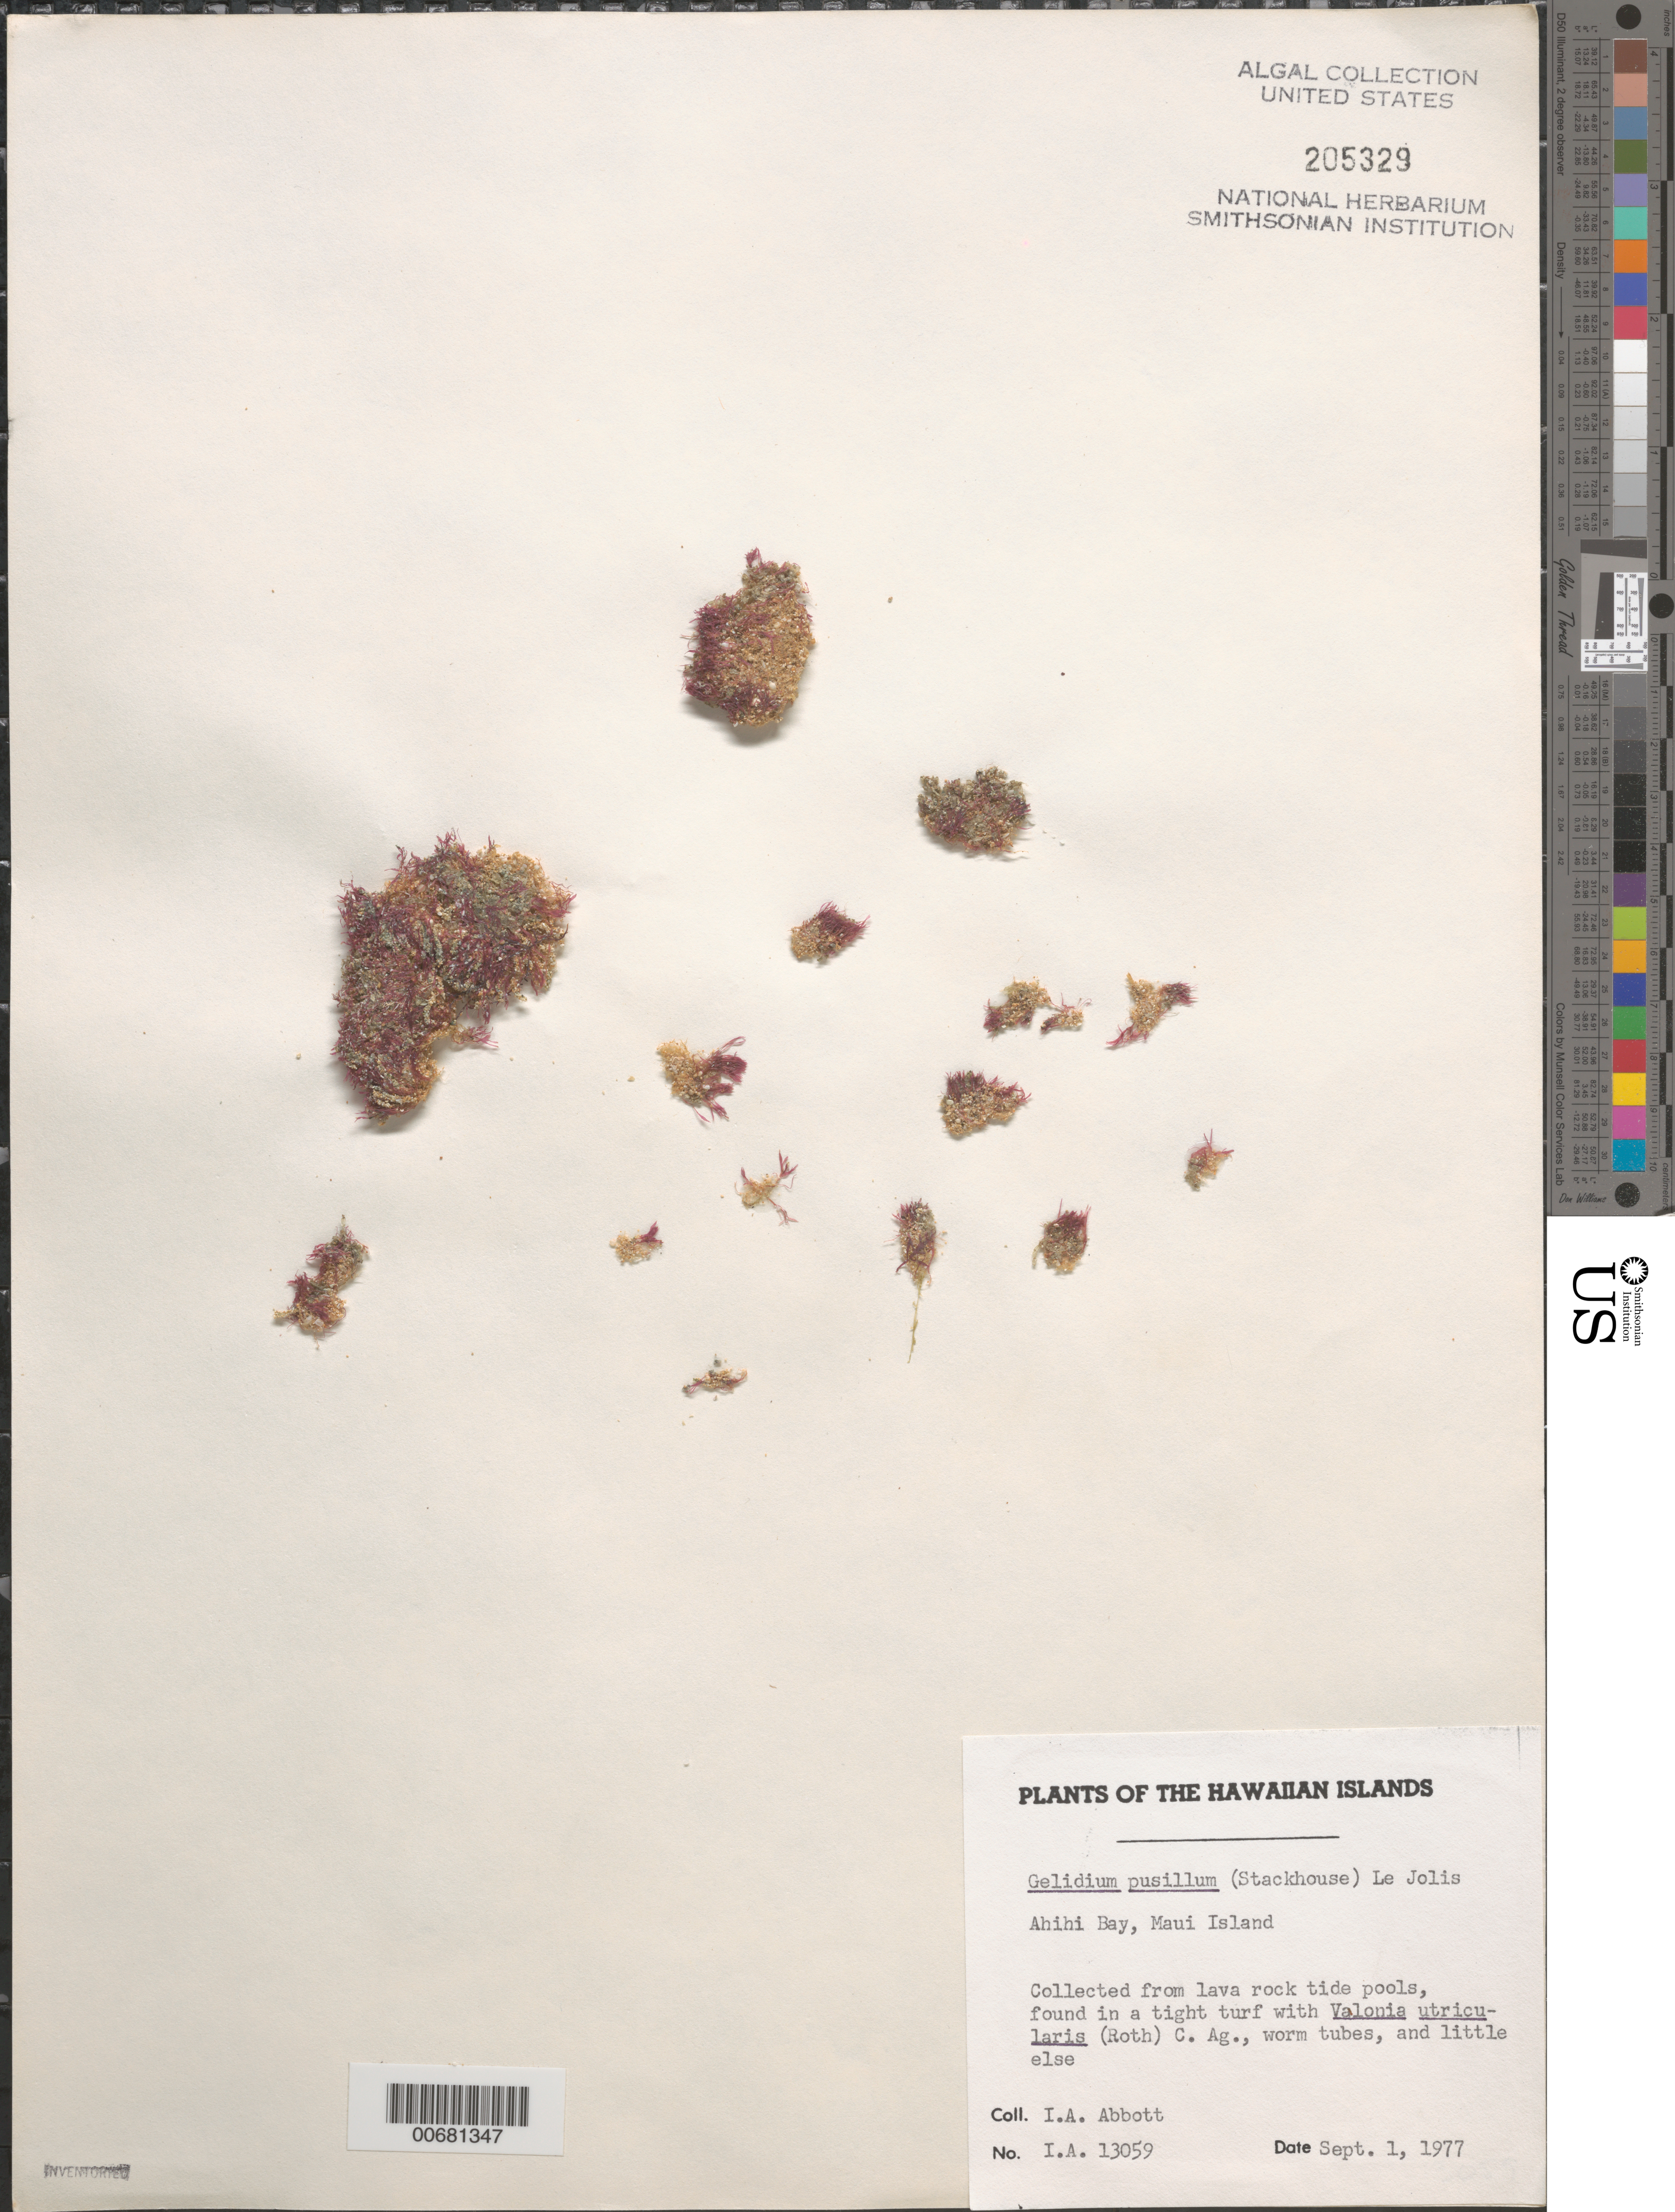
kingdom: Plantae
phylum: Rhodophyta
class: Florideophyceae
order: Gelidiales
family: Gelidiaceae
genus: Gelidium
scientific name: Gelidium pusillum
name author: (Stackh.) Le Jol.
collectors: I. A. Abbott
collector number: IAA 13059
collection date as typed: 01 Sep 1977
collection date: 1977-09-01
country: United States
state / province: Hawaii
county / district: Maui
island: Maui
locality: Ahihi Bay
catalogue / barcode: US 205329